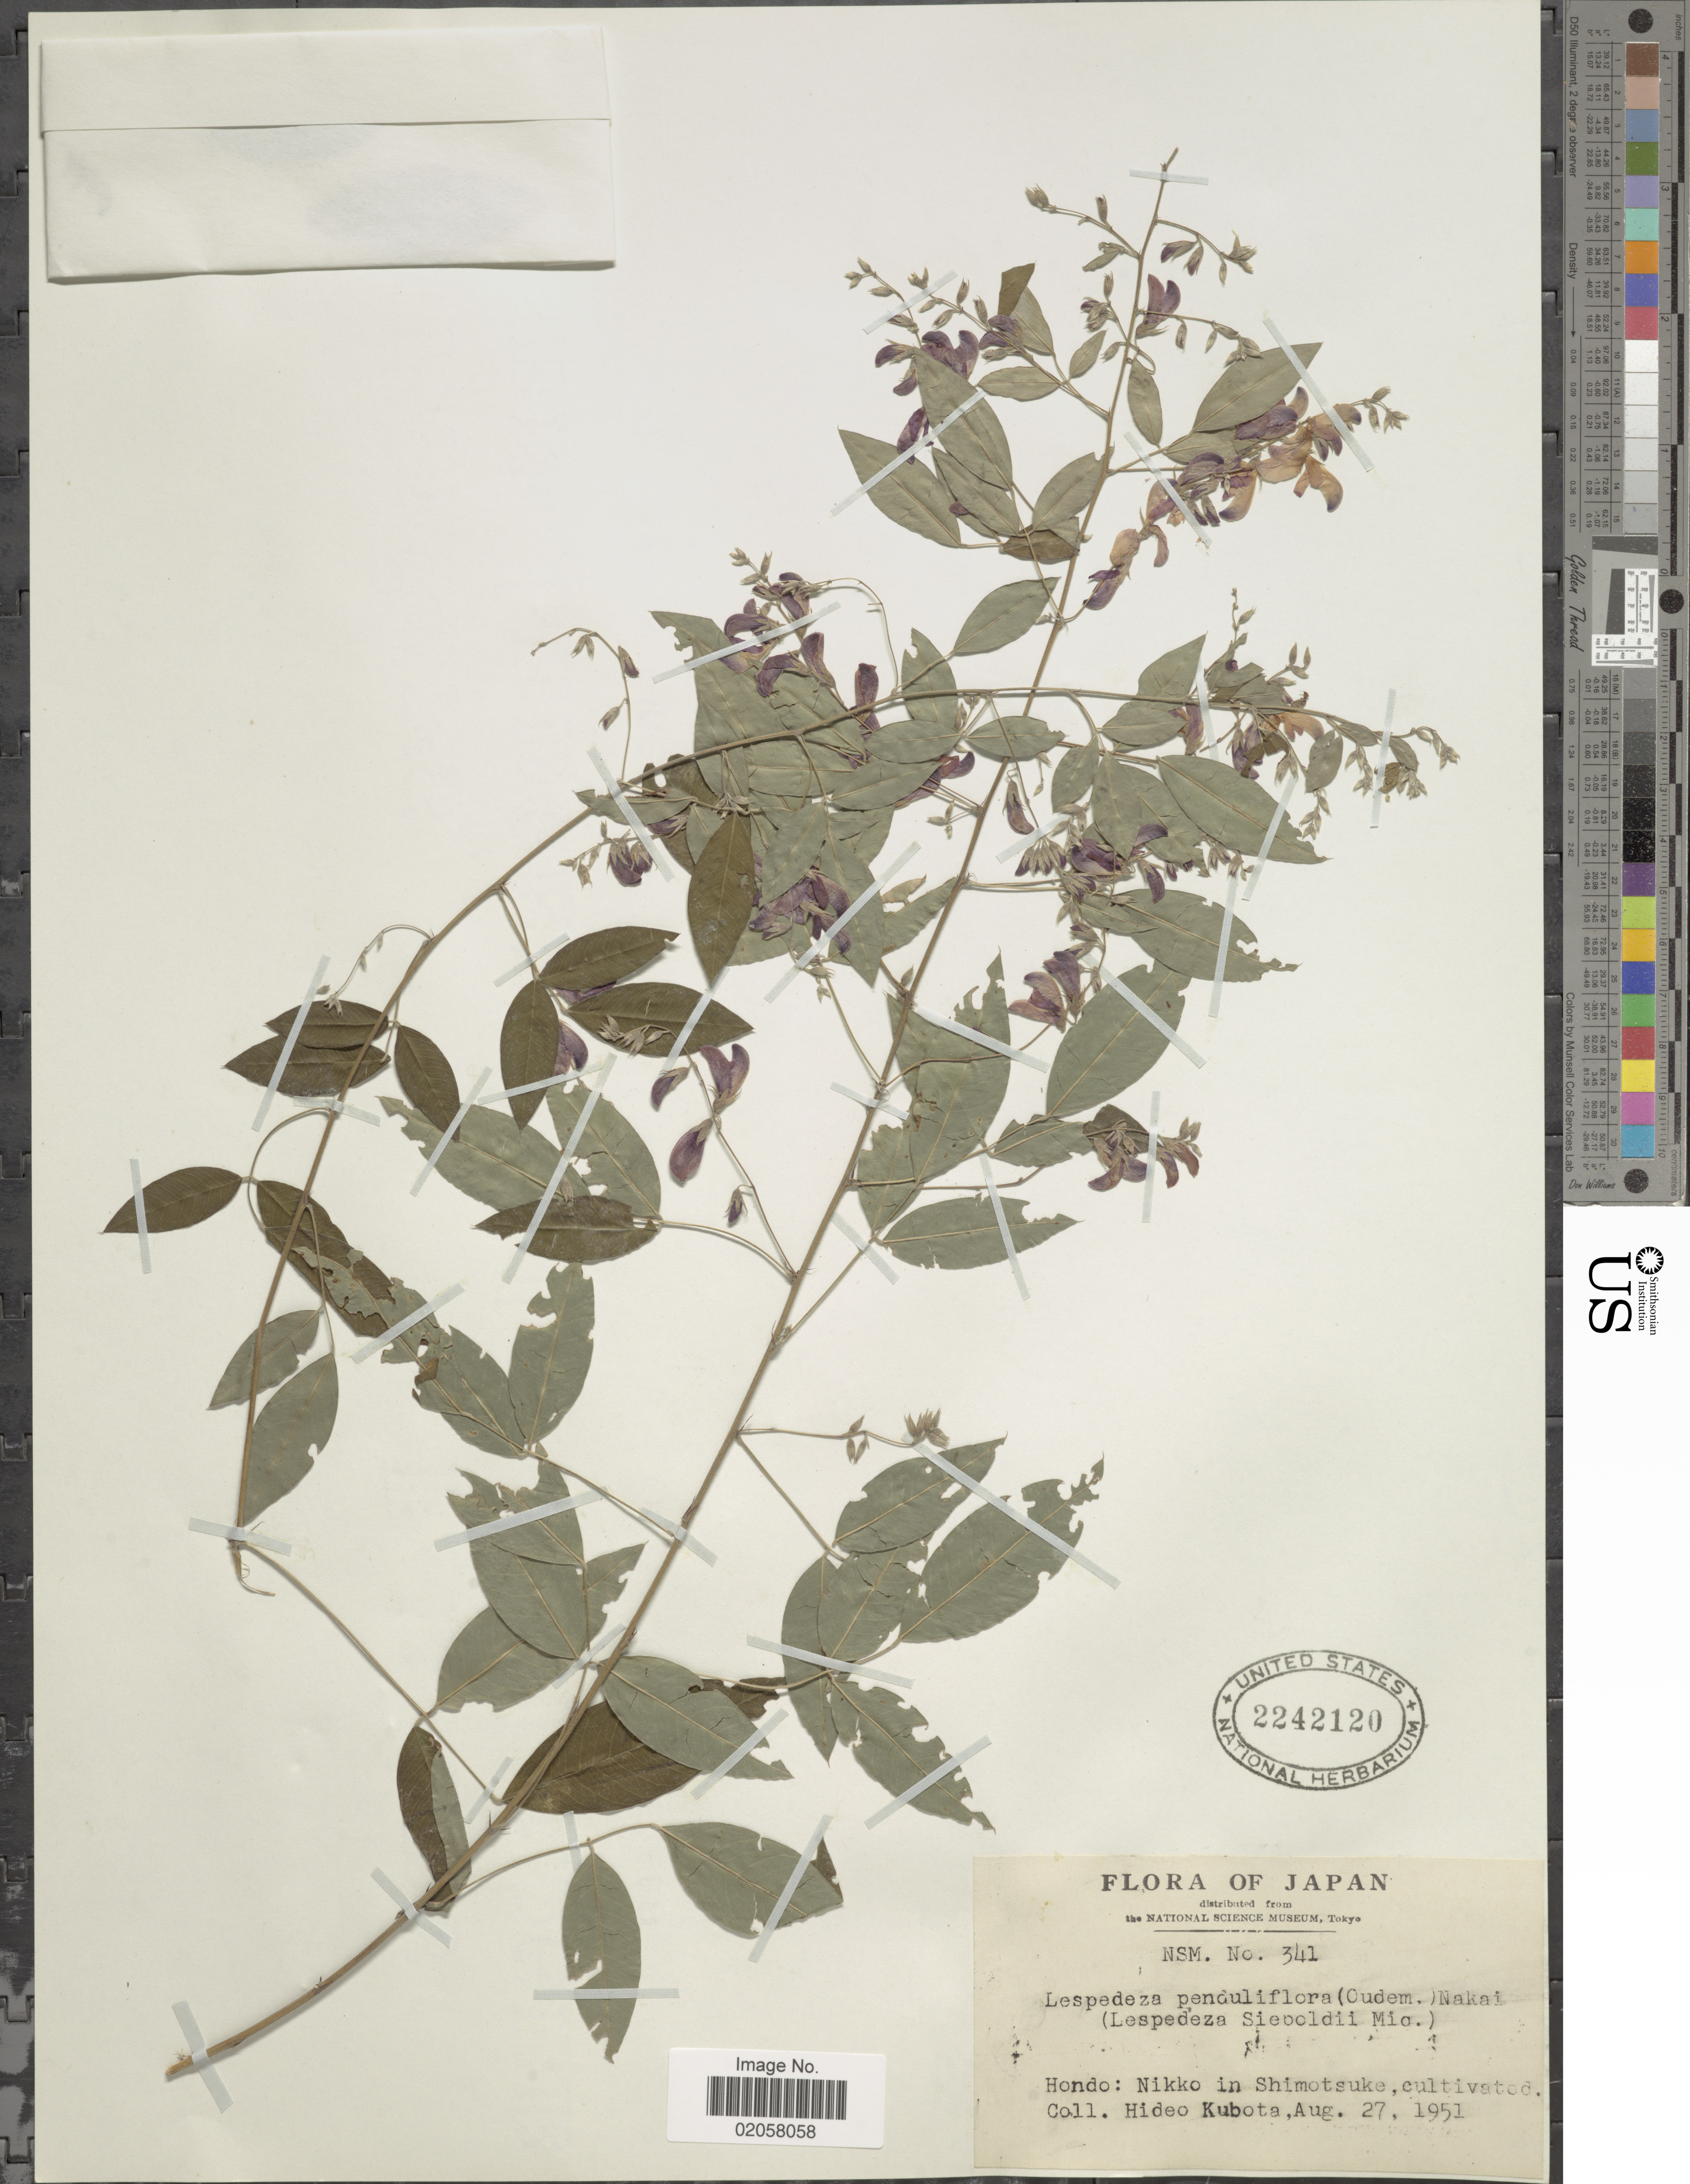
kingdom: Plantae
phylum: Tracheophyta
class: Magnoliopsida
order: Fabales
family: Fabaceae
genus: Lespedeza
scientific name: Lespedeza thunbergii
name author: (DC.) Nakai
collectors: H. Kubota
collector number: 341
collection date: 1951-08-27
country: Japan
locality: Hondo: Nikko in Shimotsuke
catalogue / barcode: US 2242120